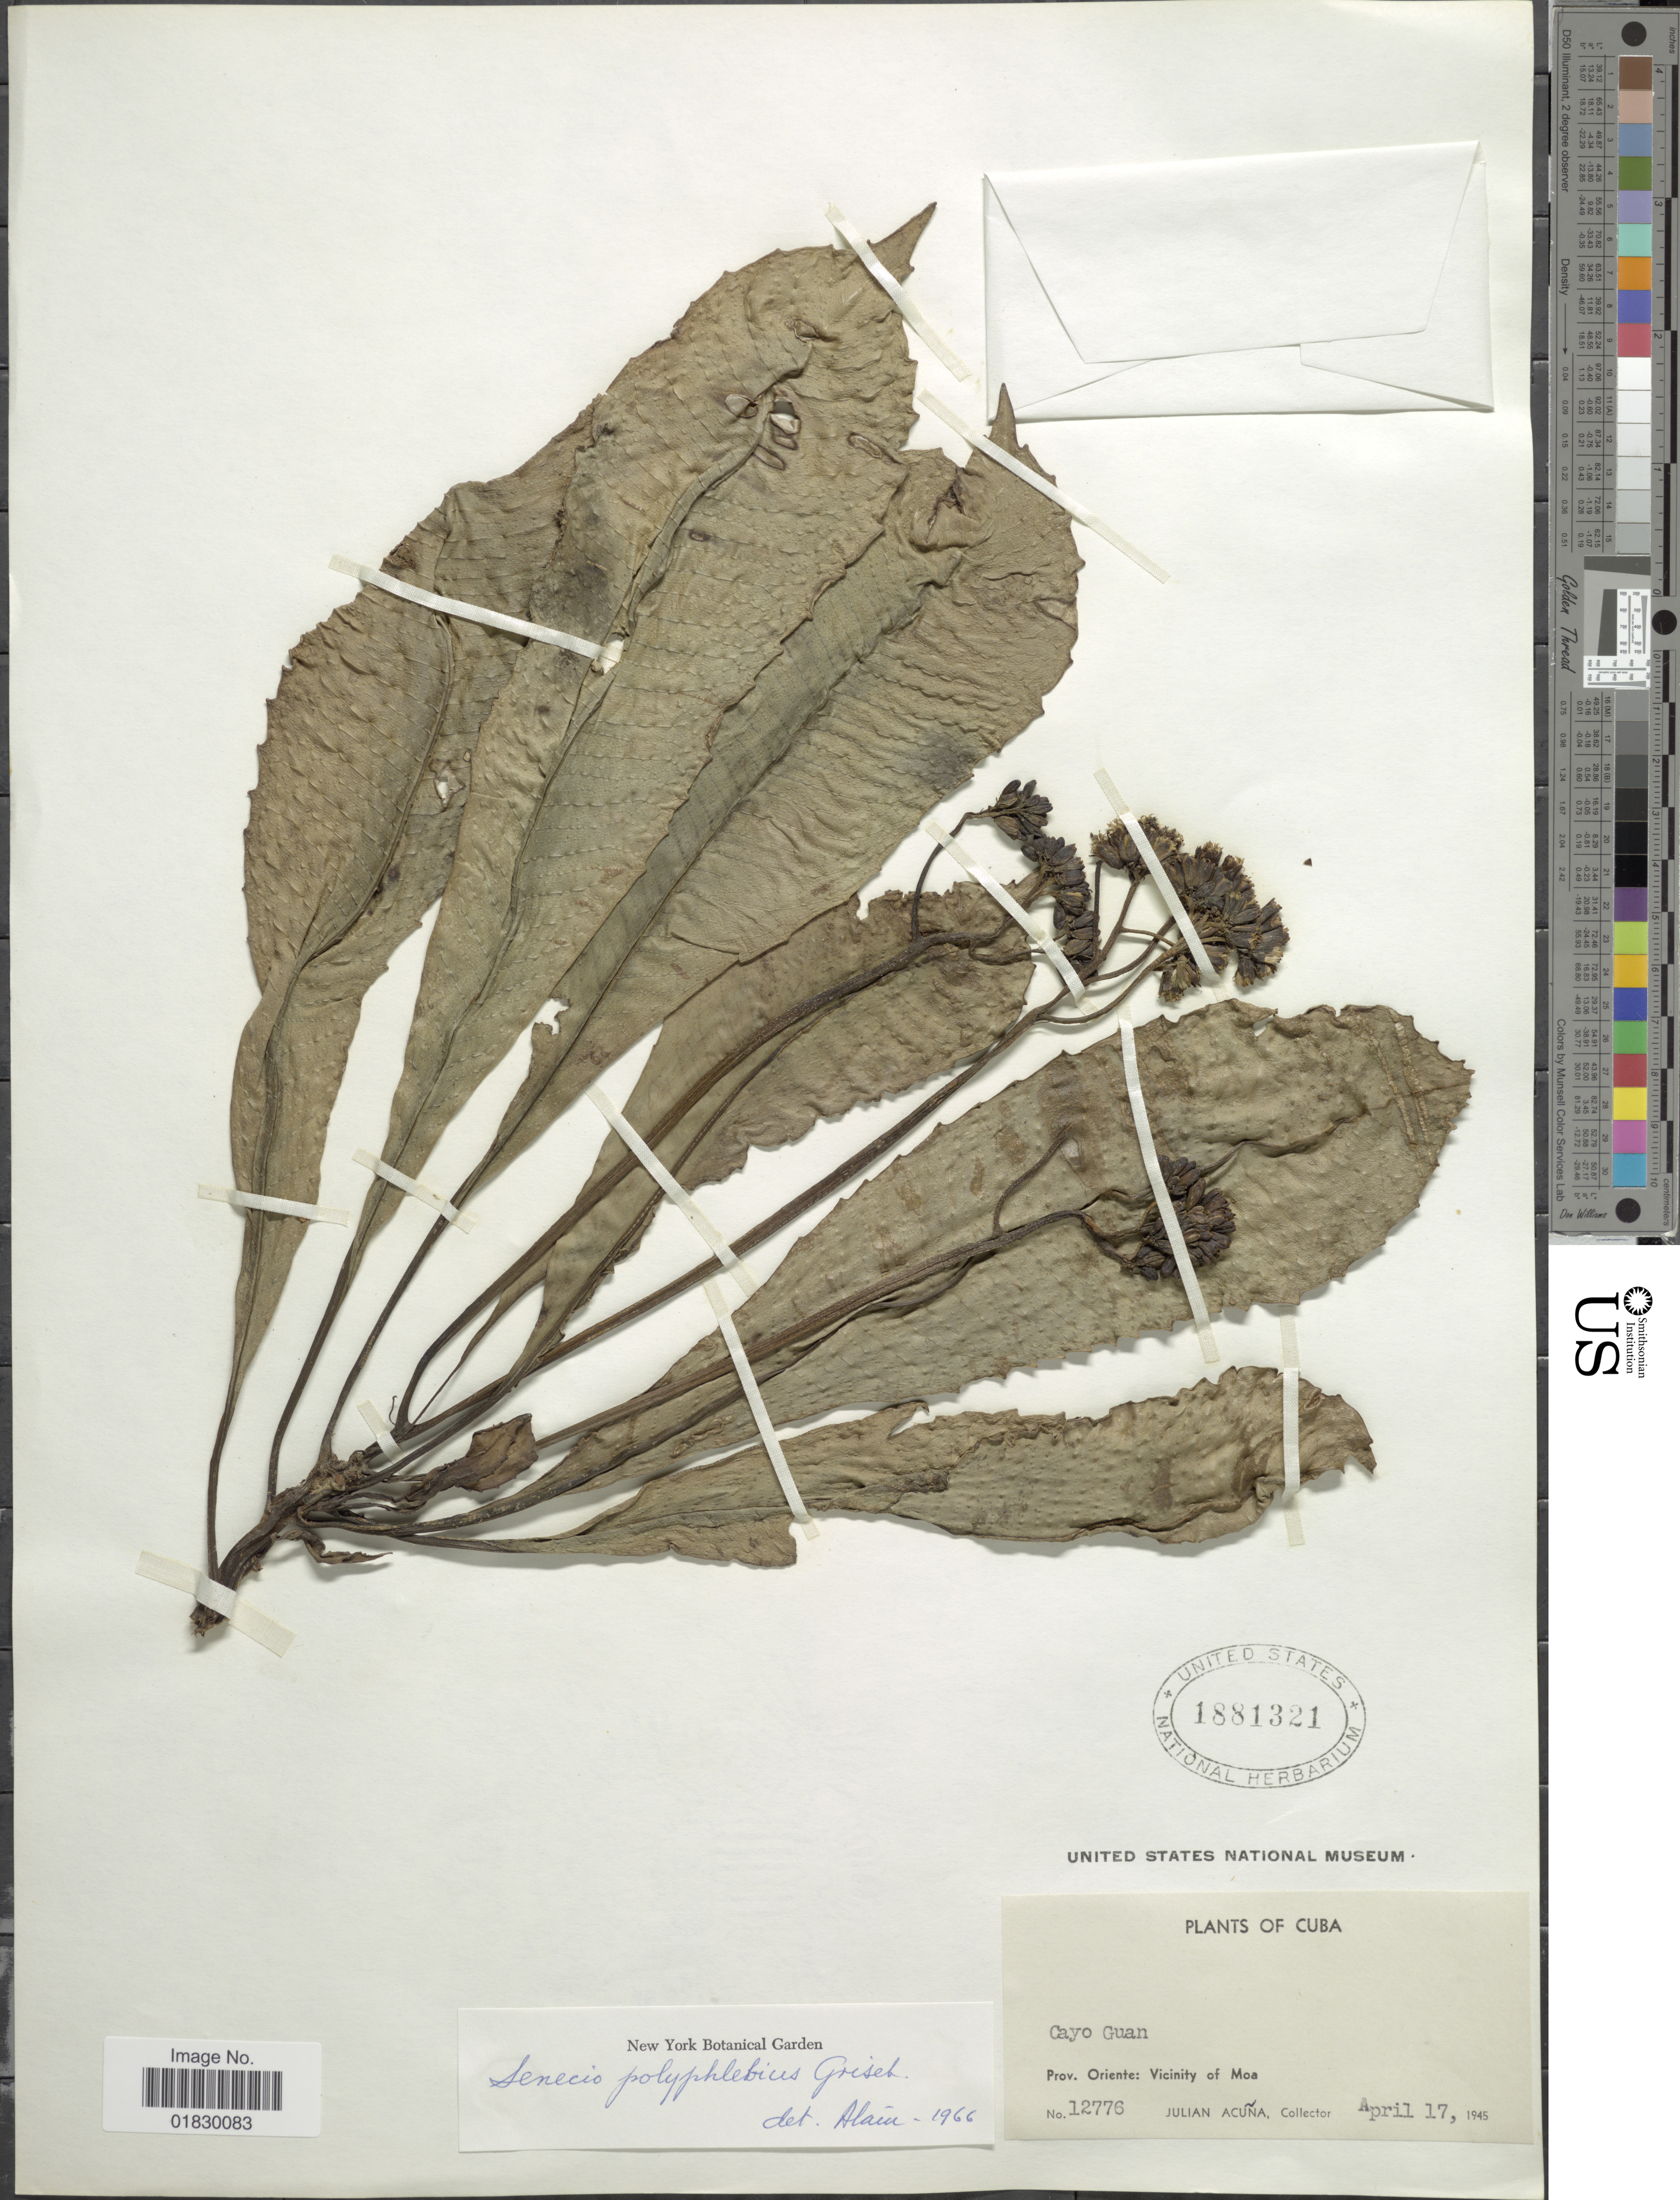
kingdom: Plantae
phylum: Tracheophyta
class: Magnoliopsida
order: Asterales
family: Asteraceae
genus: Oldfeltia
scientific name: Oldfeltia polyphlebia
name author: (Griseb.) B. Nord. & Lundin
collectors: J. B. Acuña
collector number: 12776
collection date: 1945-04-17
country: Cuba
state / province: Oriente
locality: Cayo Guan: Prov. Oriente: Vicinity of Moa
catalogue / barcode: US 1881321